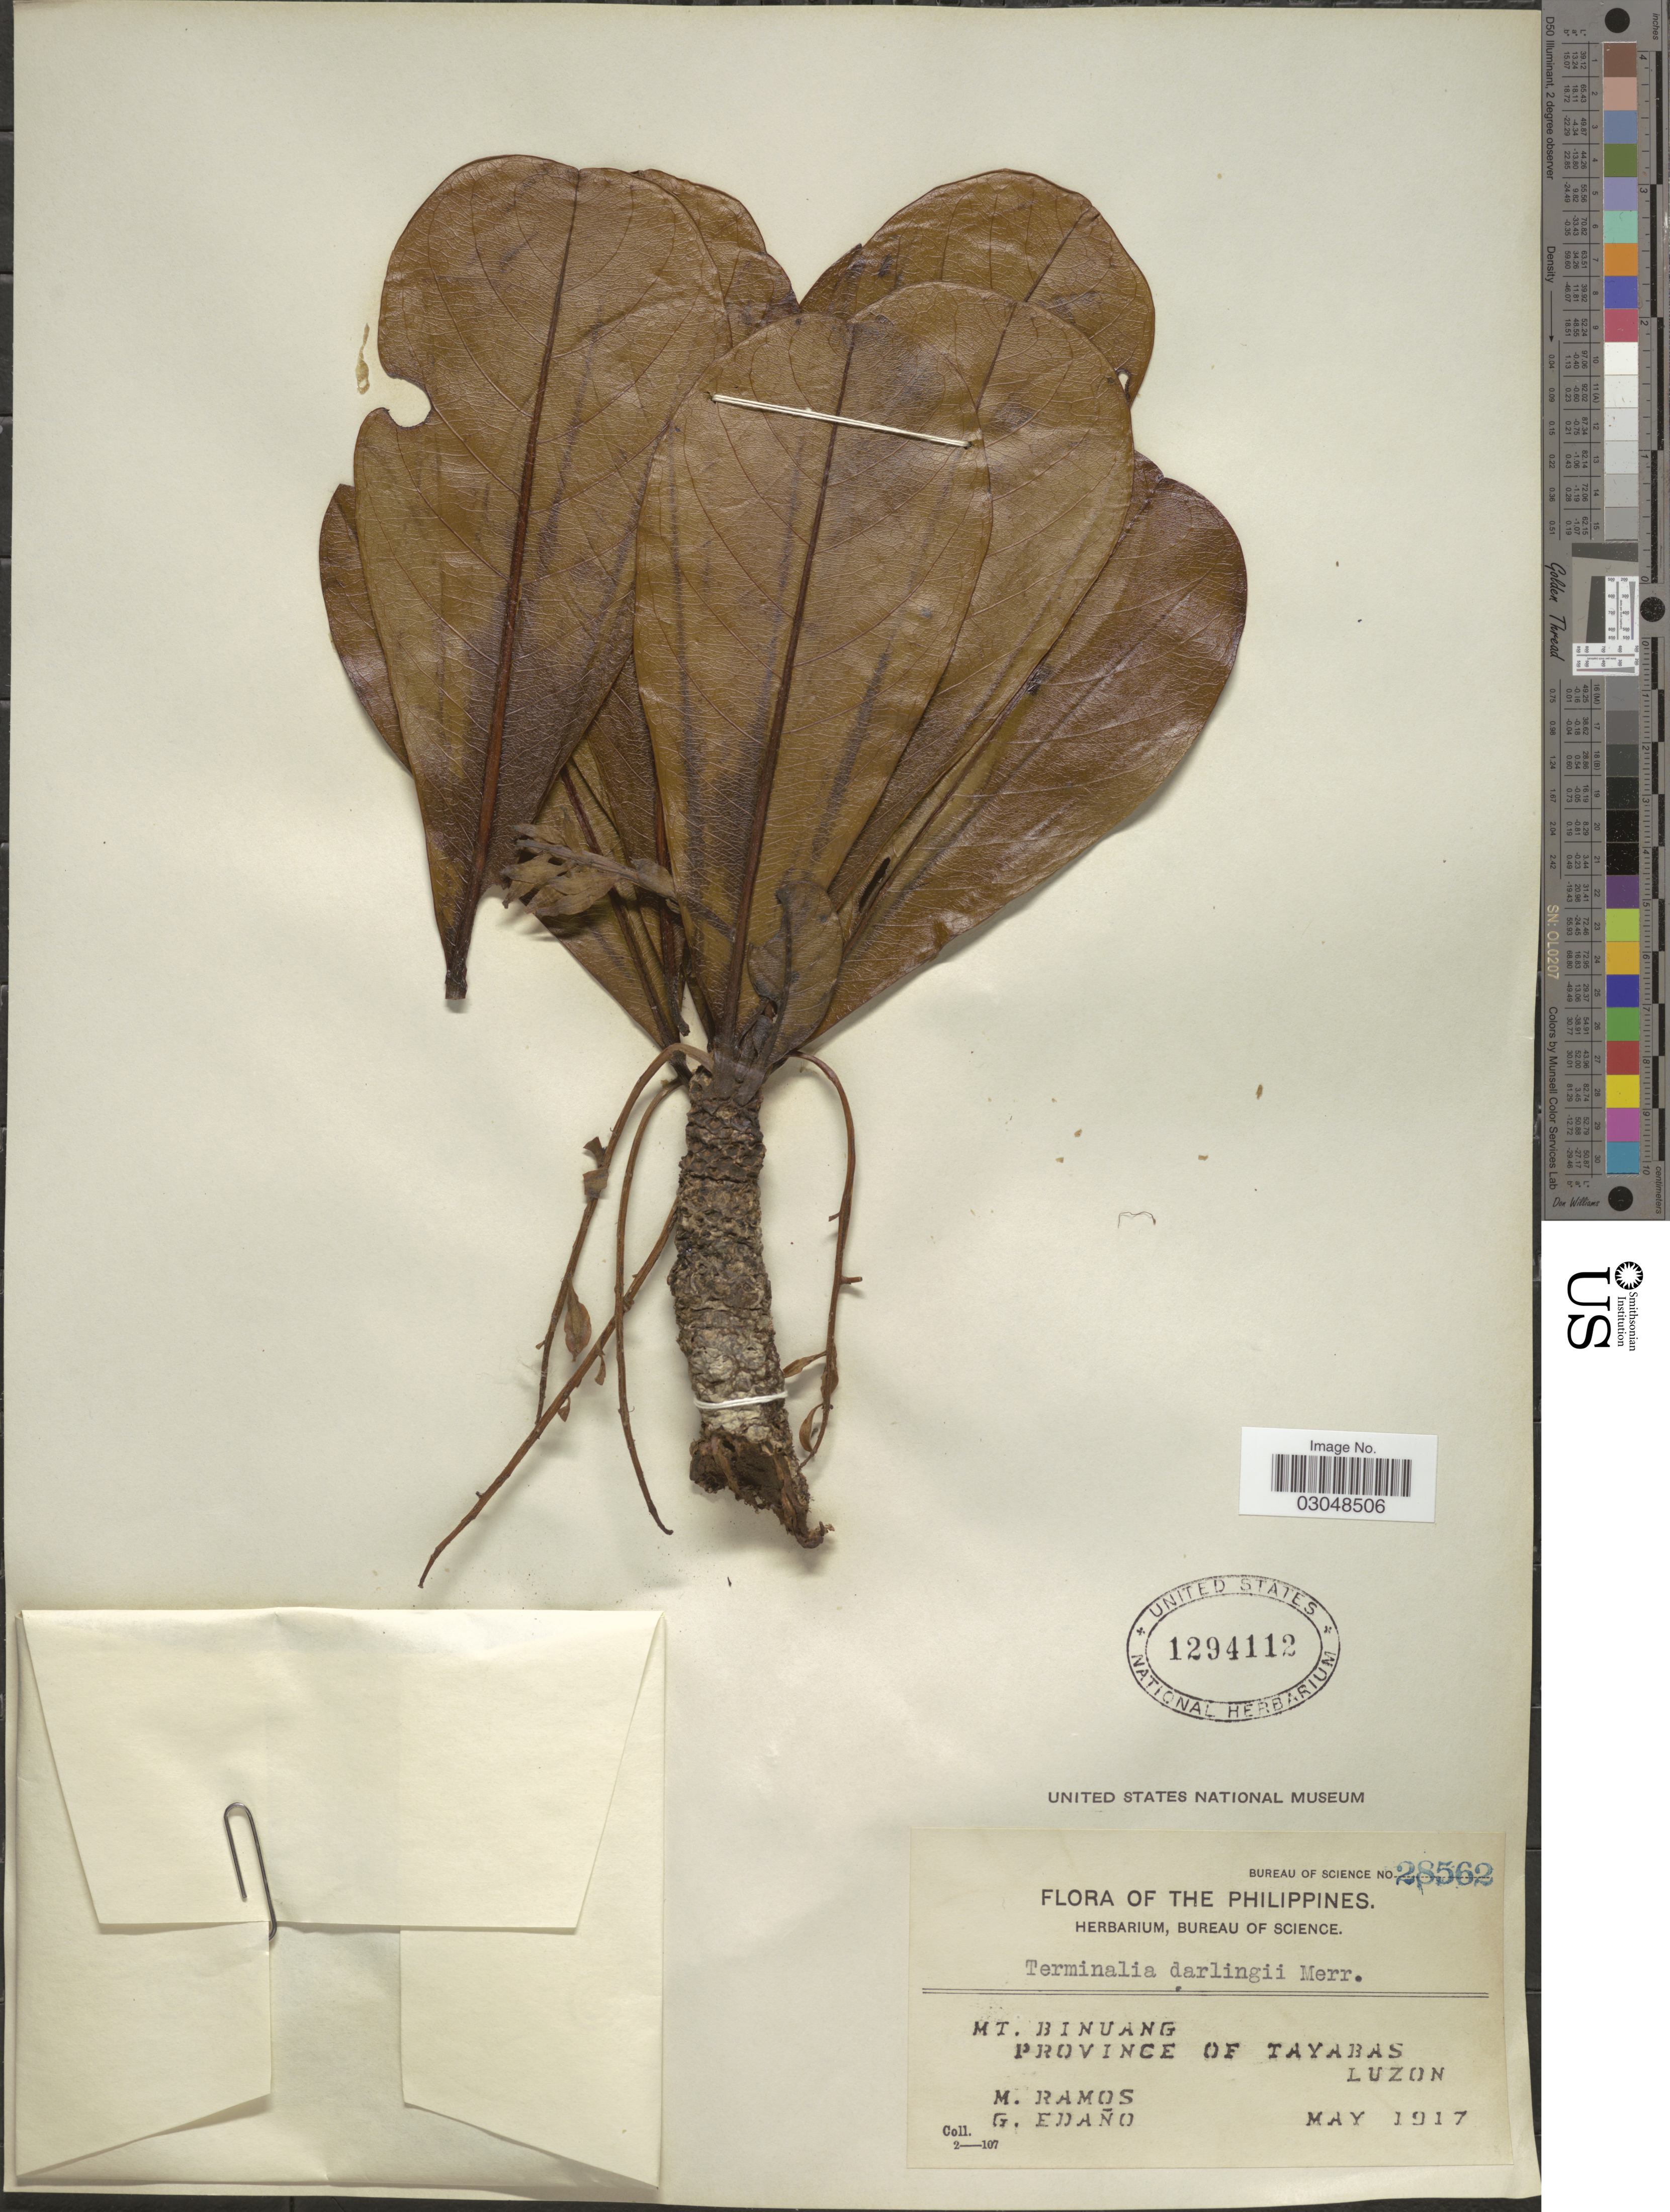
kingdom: Plantae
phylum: Tracheophyta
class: Magnoliopsida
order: Myrtales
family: Combretaceae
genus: Terminalia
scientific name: Terminalia darlingii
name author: Merr.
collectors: M. Ramos & G. Edaño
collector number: Bureau of science 28562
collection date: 1917-05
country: Philippines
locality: Mt. Binuang, Province of Tayabas, Luzon.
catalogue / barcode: US 1294112